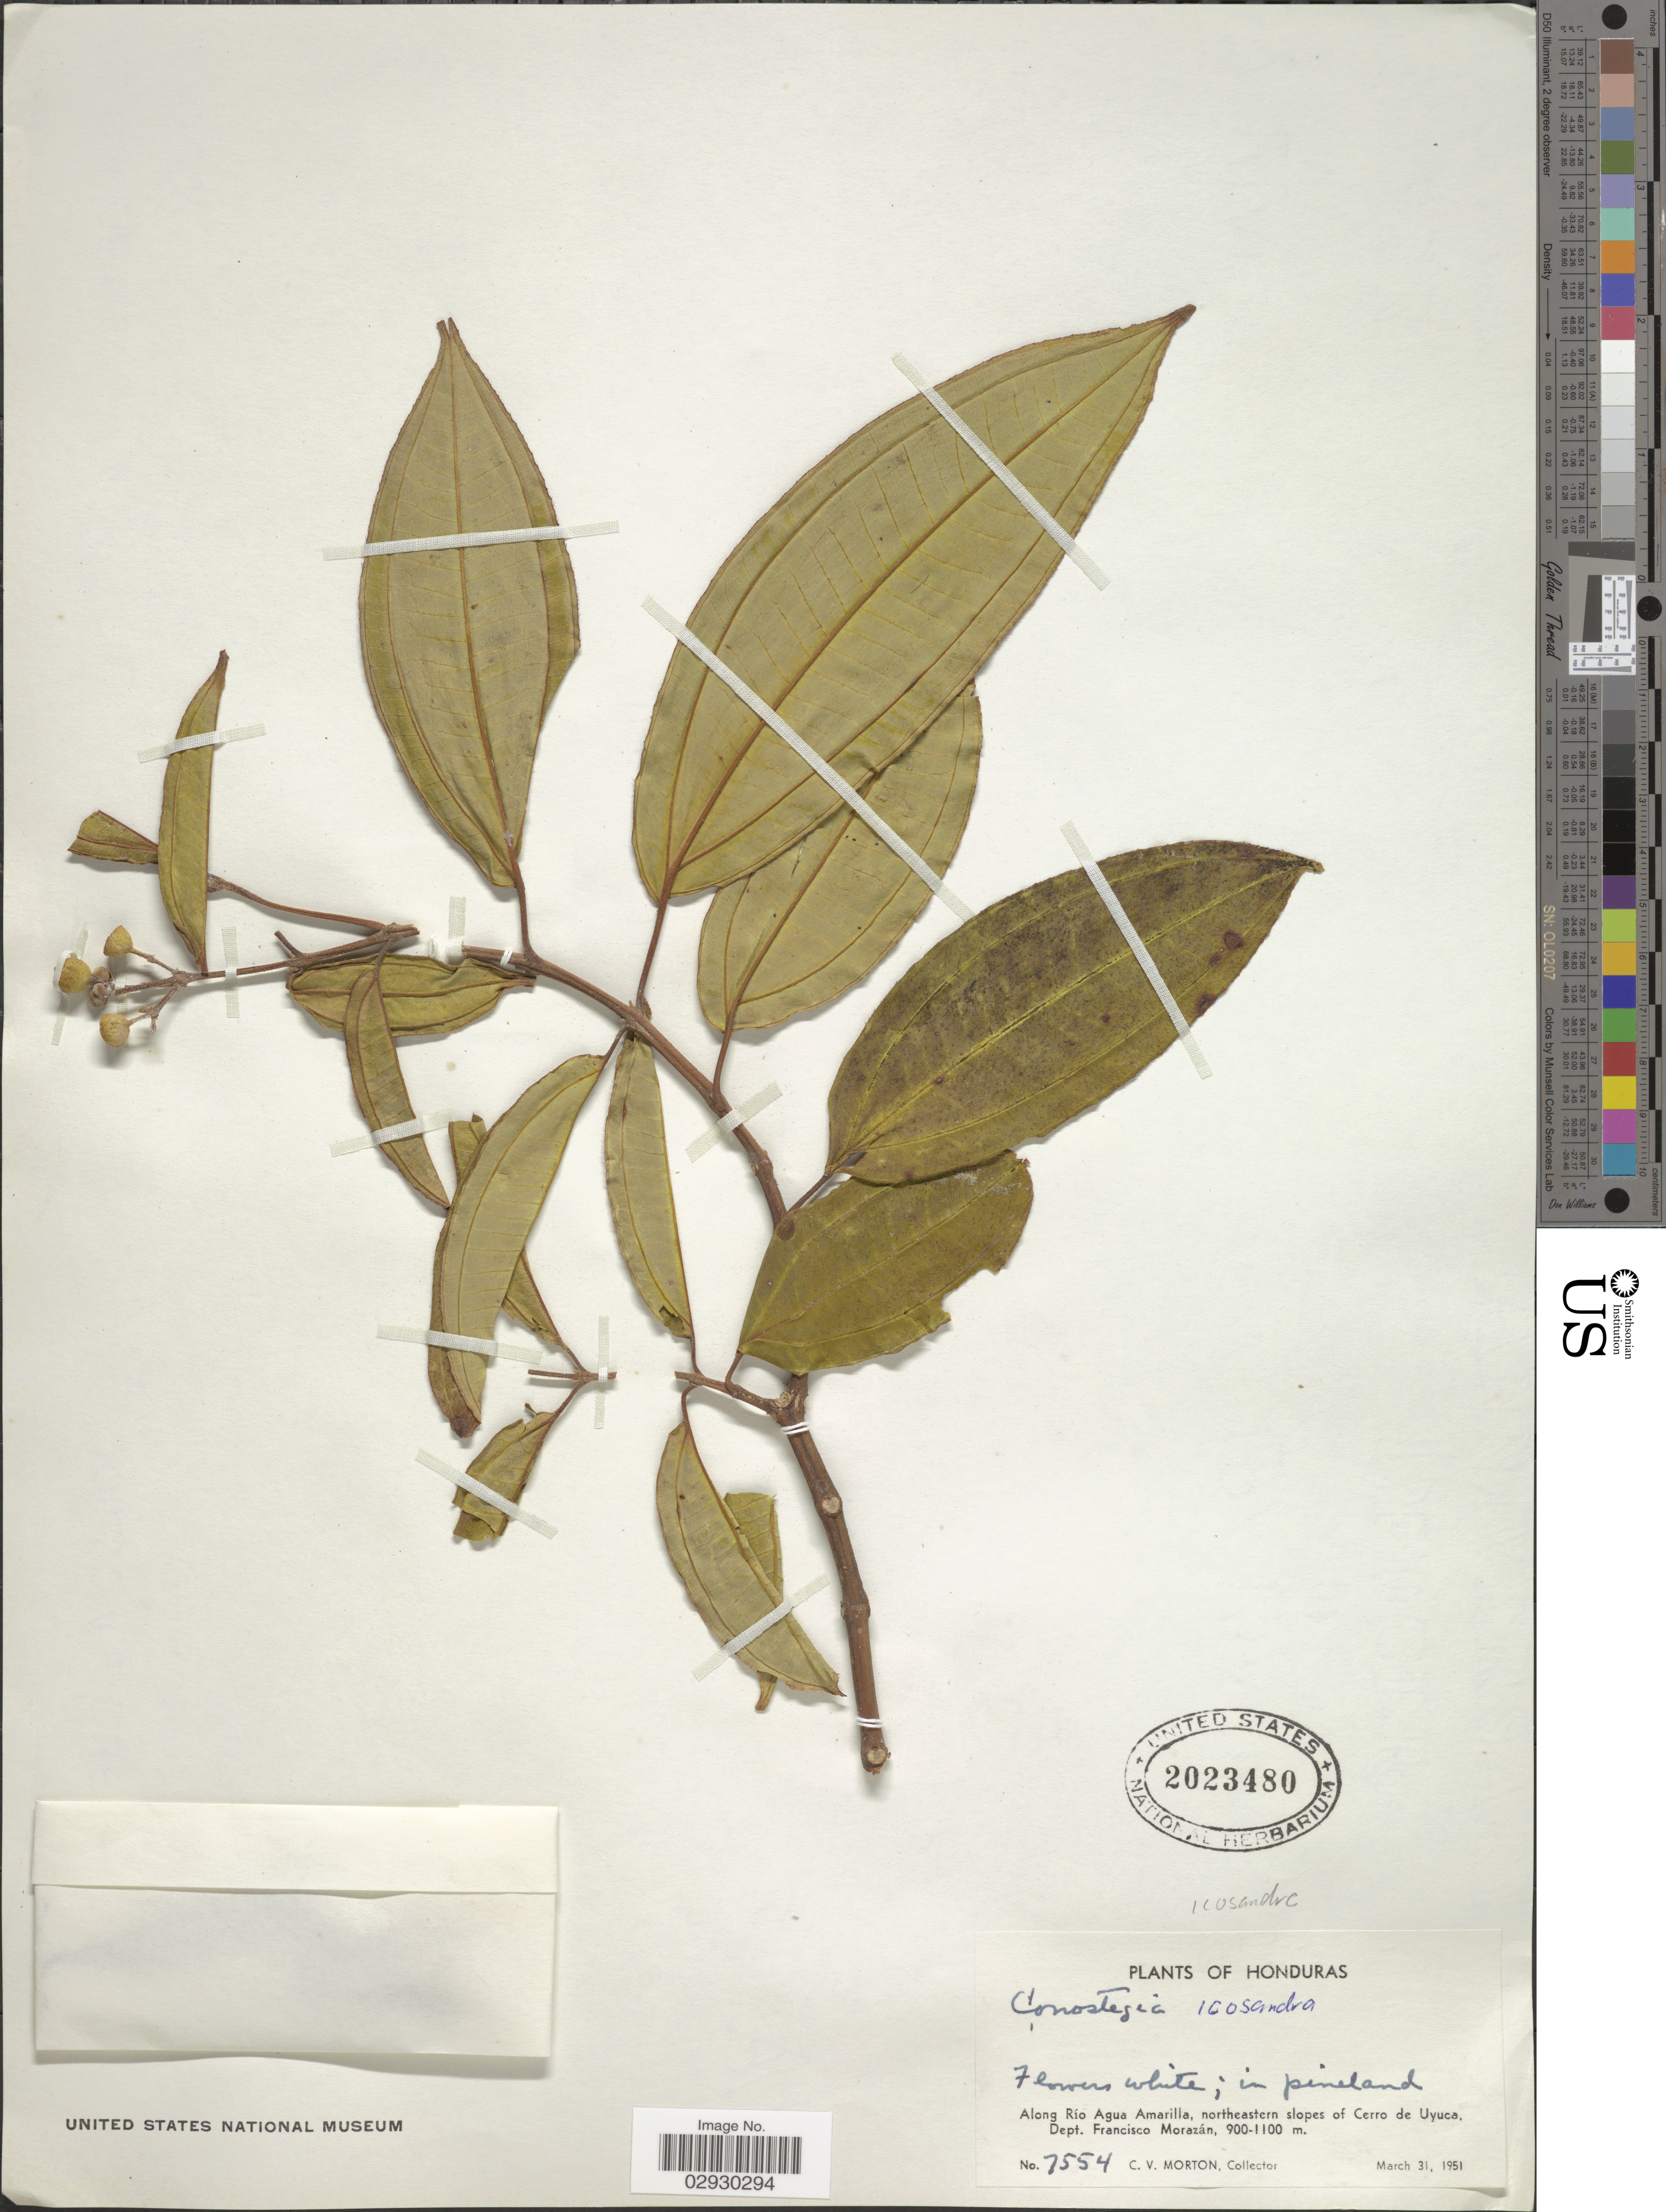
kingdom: Plantae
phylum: Tracheophyta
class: Magnoliopsida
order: Myrtales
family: Melastomataceae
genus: Conostegia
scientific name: Conostegia icosandra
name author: (Sw.) Urb.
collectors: C. V. Morton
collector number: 7554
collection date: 1951-03-31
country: Honduras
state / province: Fco. Morazán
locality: Along Río Agua Amarilla, northeastern slopes of Cerro de Uyuca, Dept. Francisco Morazán.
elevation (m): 900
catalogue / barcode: US 2023480